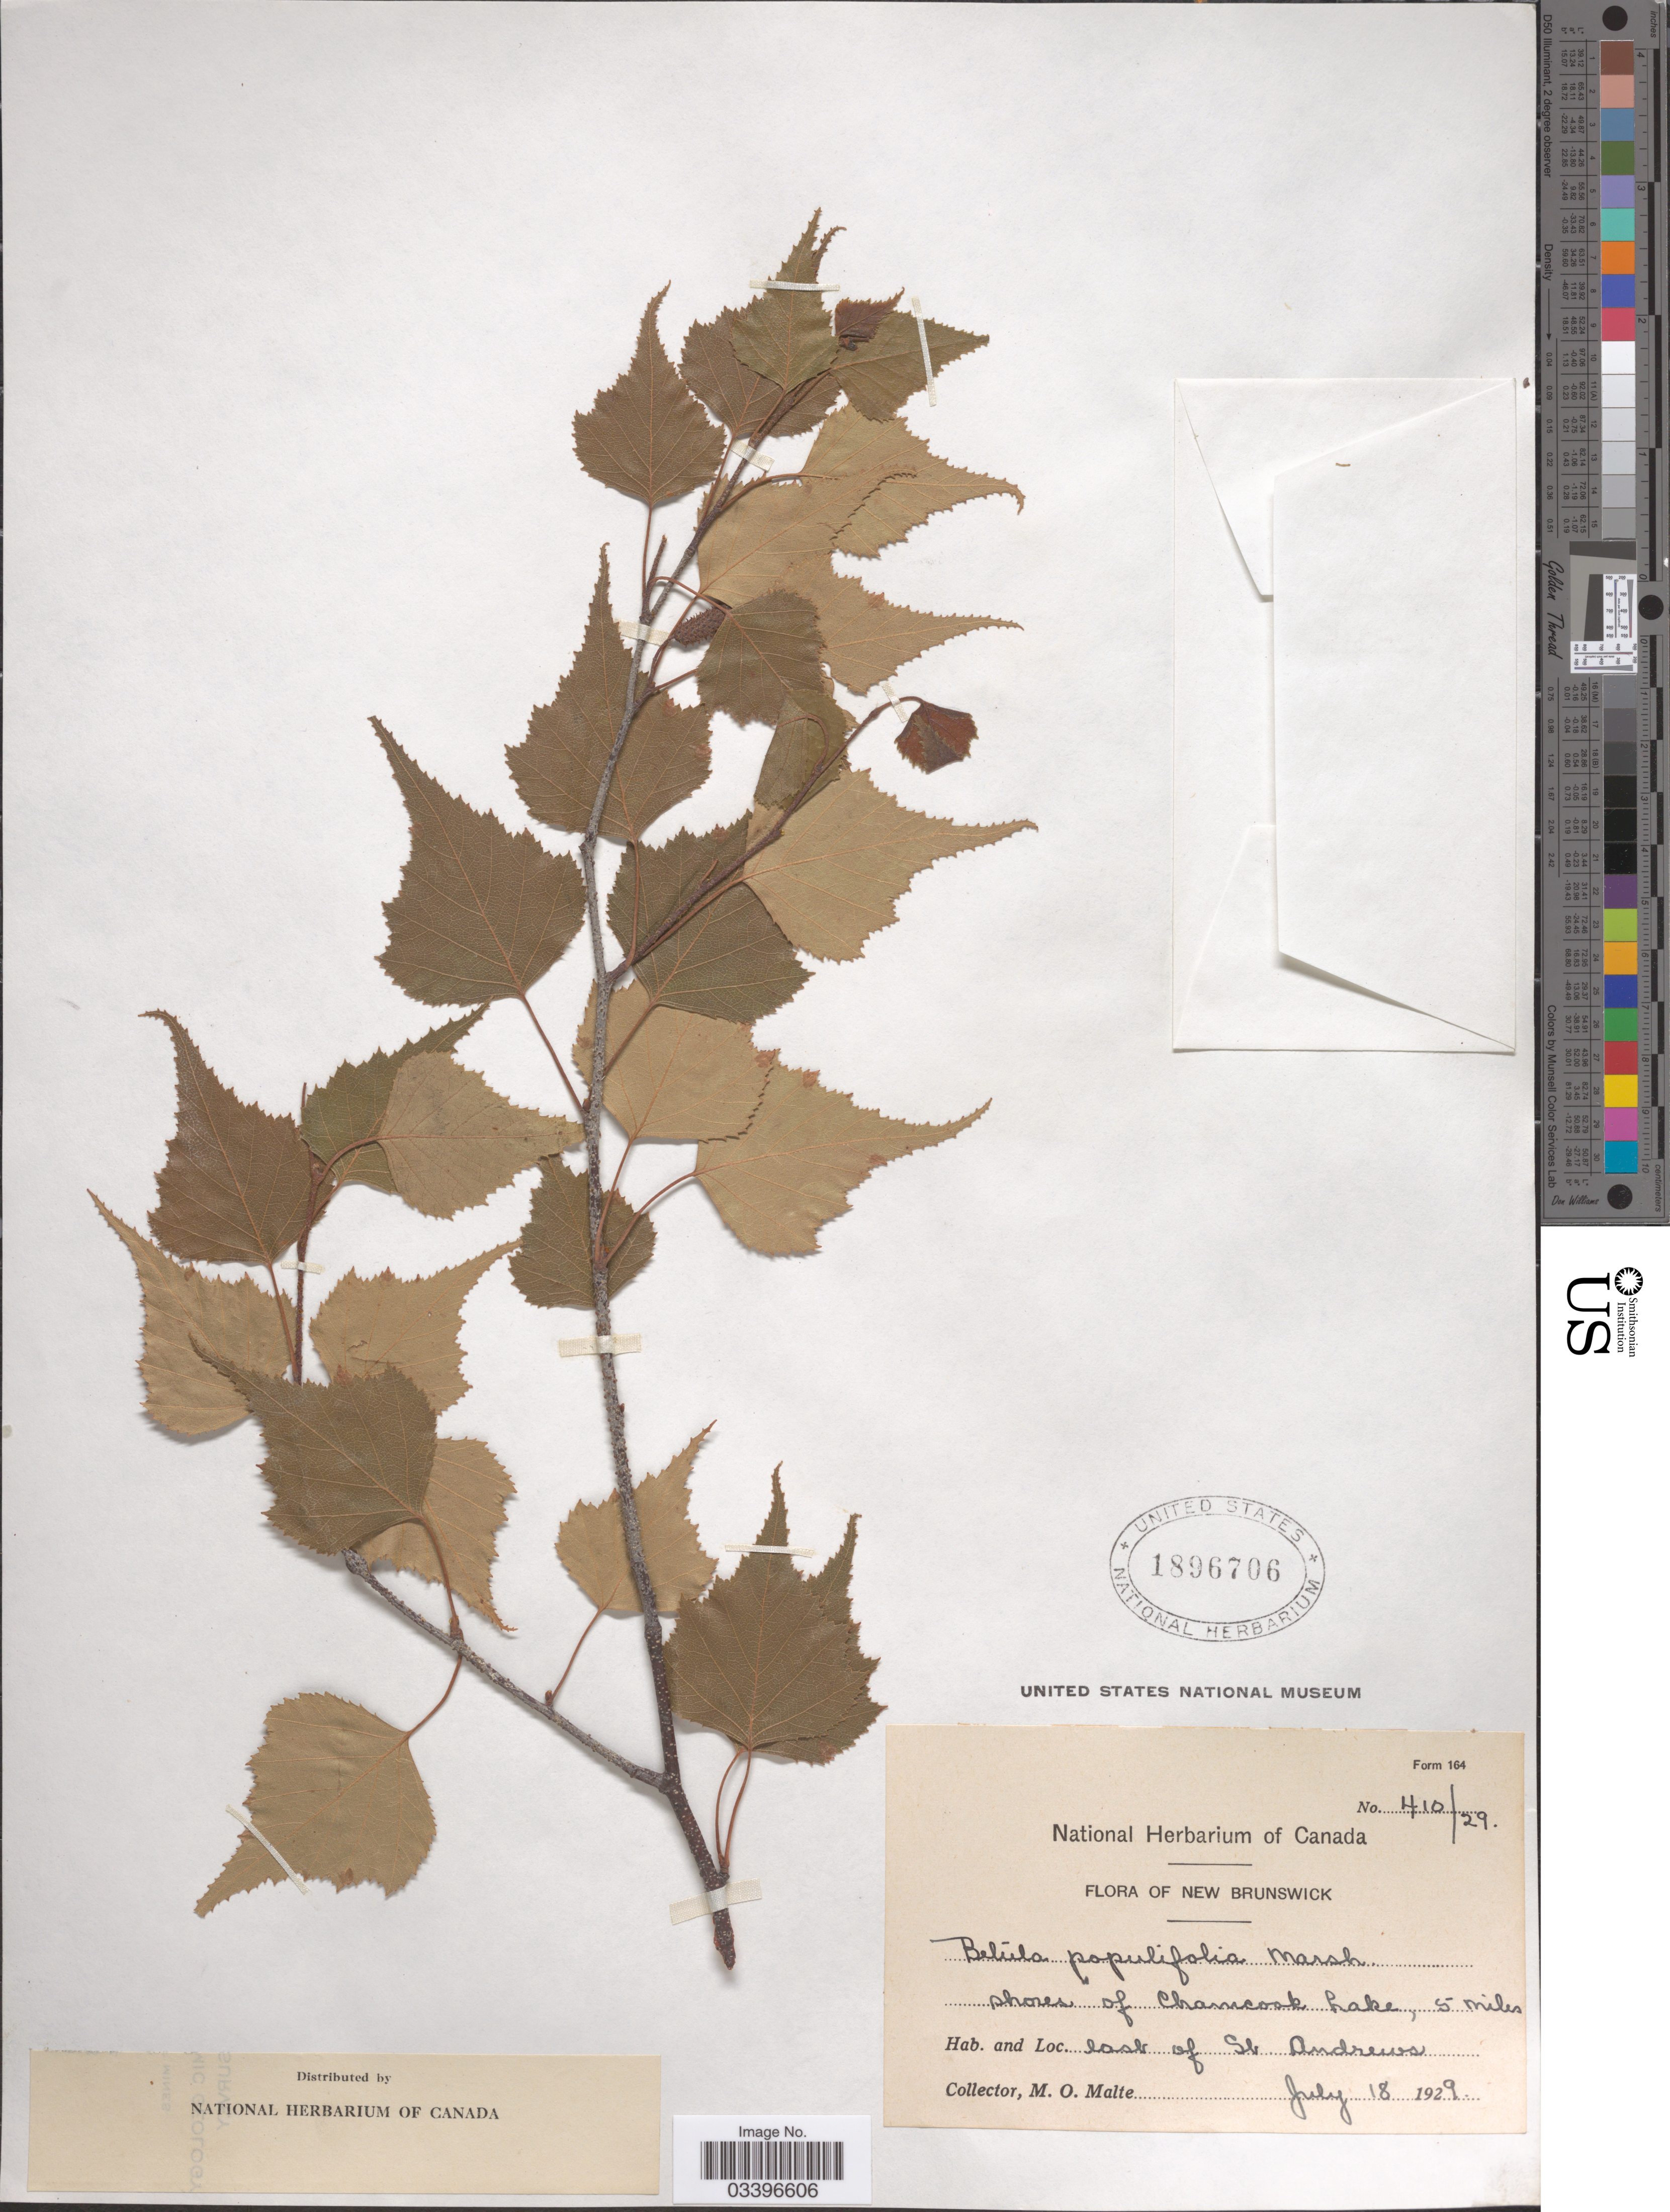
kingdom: Plantae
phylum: Tracheophyta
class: Magnoliopsida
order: Fagales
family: Betulaceae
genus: Betula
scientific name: Betula populifolia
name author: Marshall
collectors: M. O. Malte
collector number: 410/29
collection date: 1929-07-18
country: Canada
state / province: New Brunswick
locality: Shores of Chamcook Lake, 5 miles east of St. Andrews.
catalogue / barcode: US 1896706